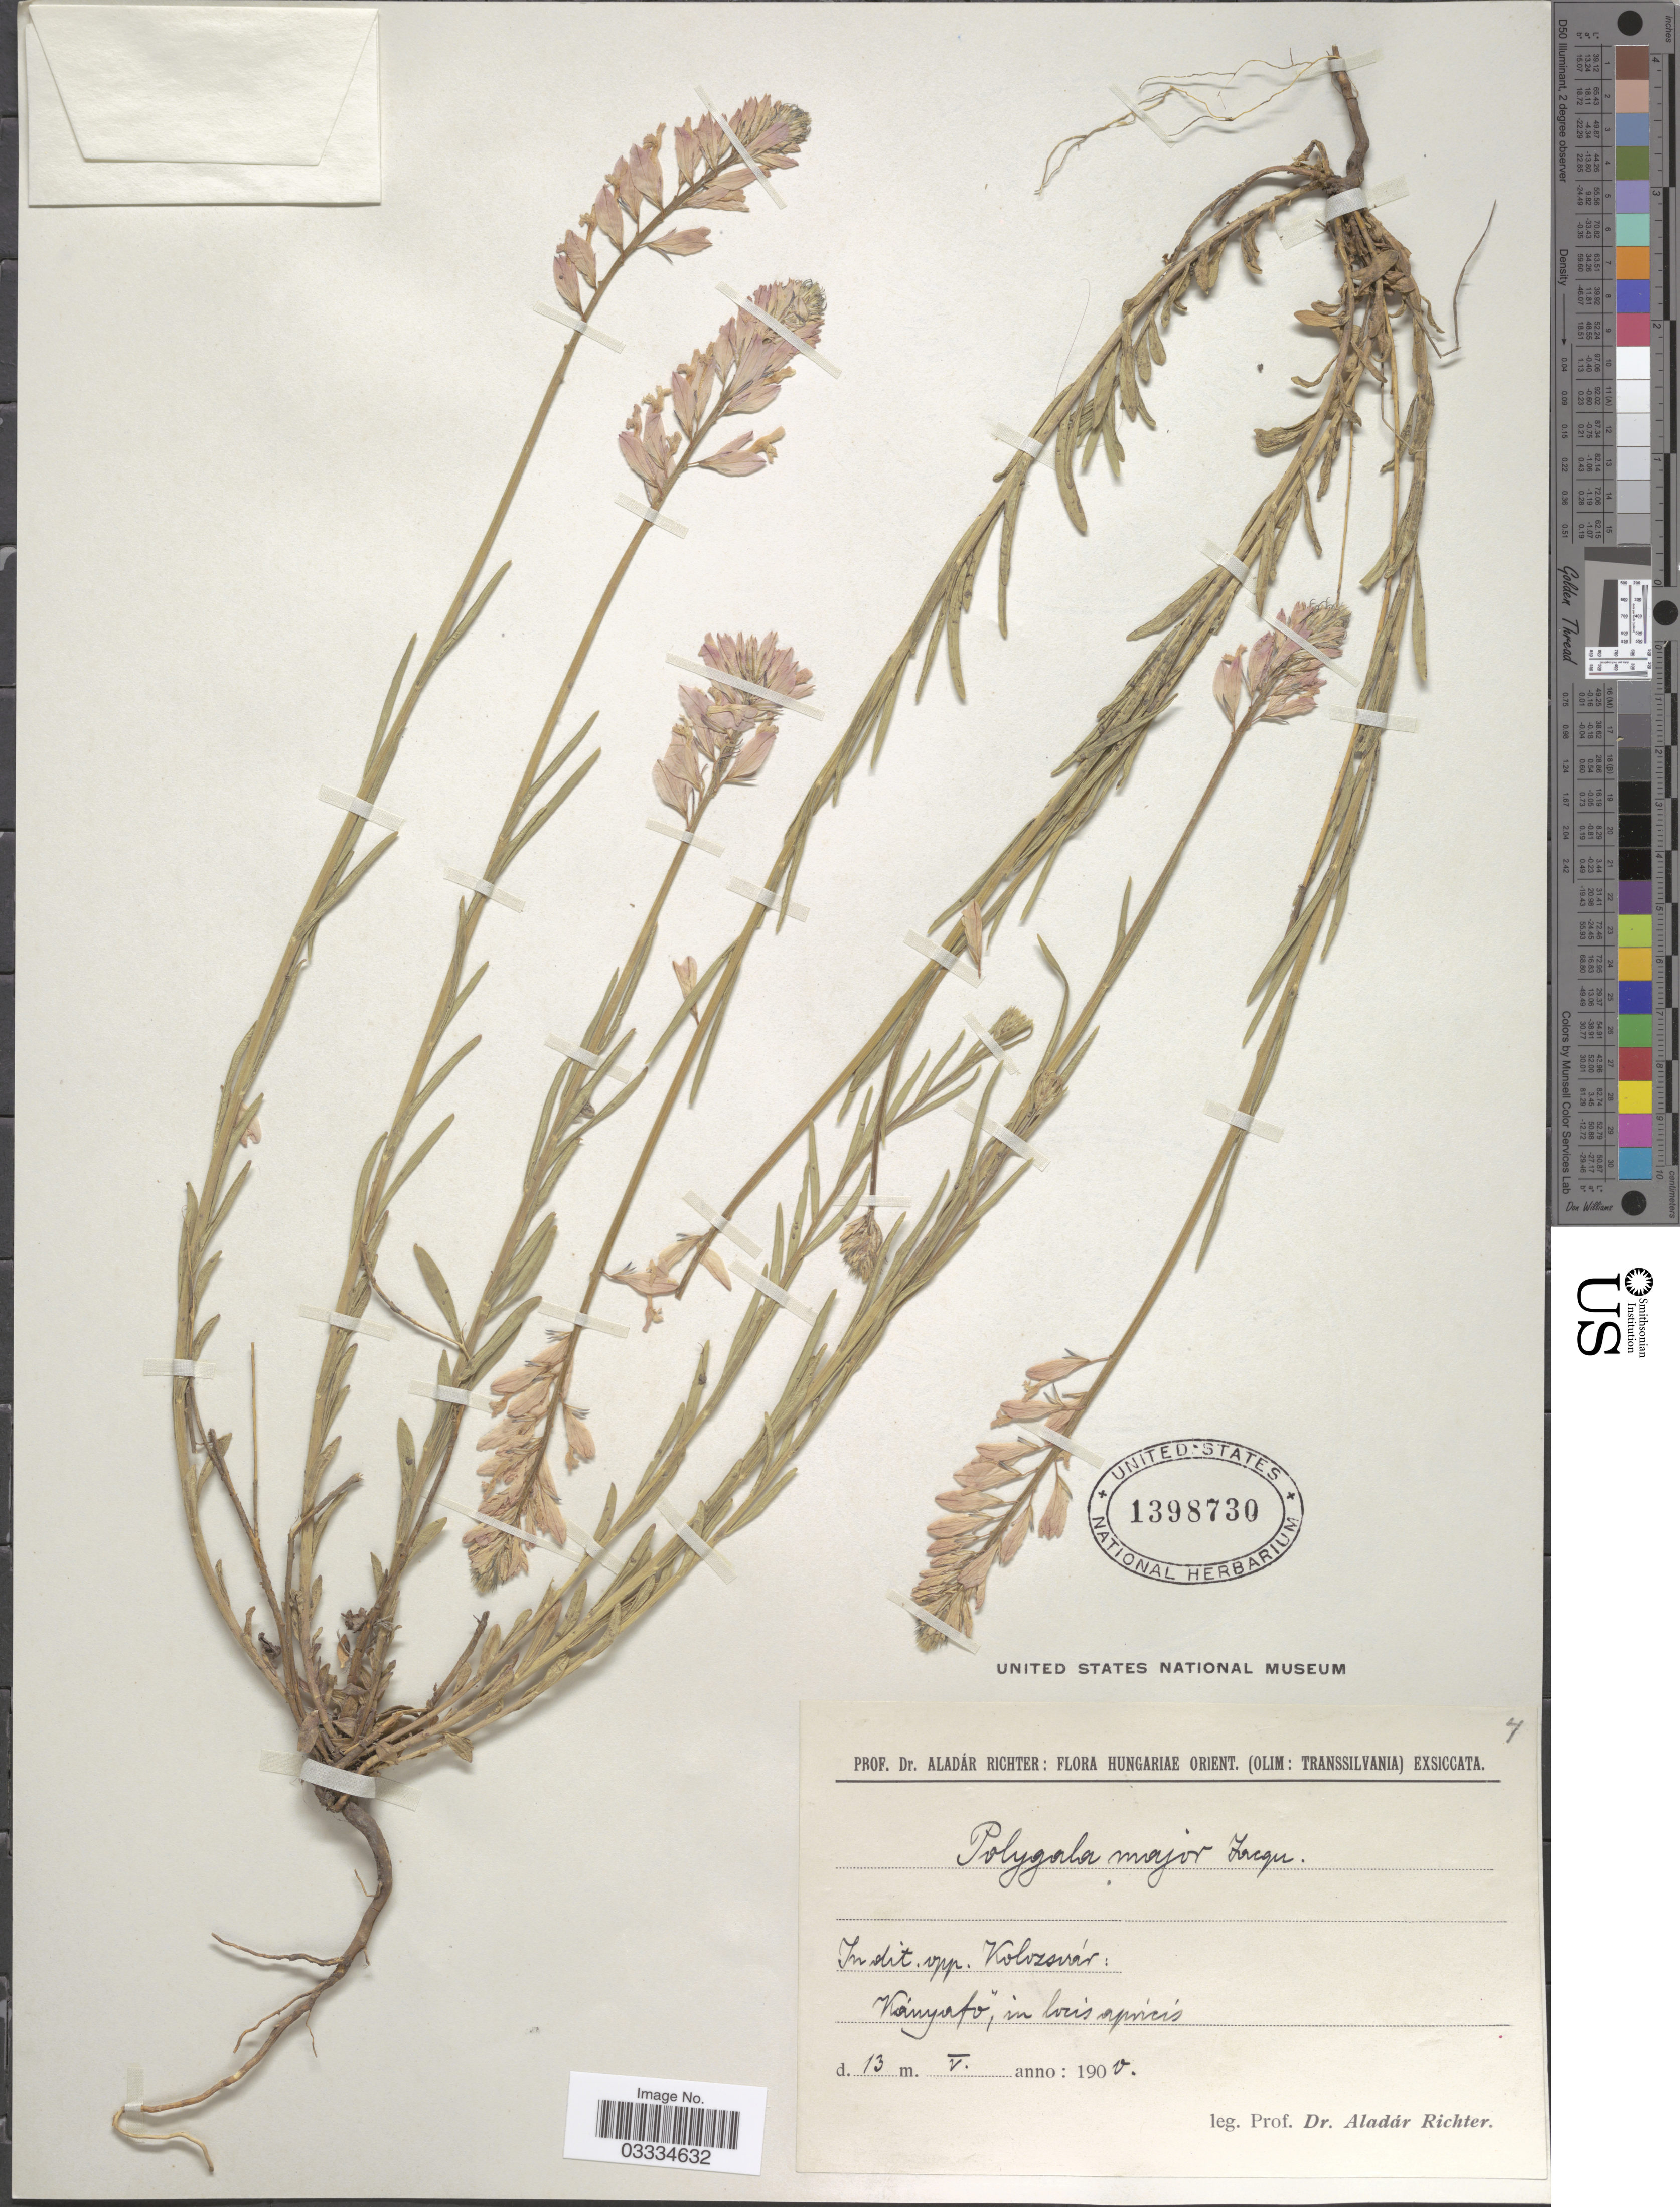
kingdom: Plantae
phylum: Tracheophyta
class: Magnoliopsida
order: Fabales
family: Polygalaceae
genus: Polygala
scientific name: Polygala major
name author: Jacq.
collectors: A. Richter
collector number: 7?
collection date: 1900-05-13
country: Romania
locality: Hungariae Orient (Olim: Transsilvania) In dit. opp. Kolozsvár: Kányorto' [interpreted], in locis apricis.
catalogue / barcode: US 1398730